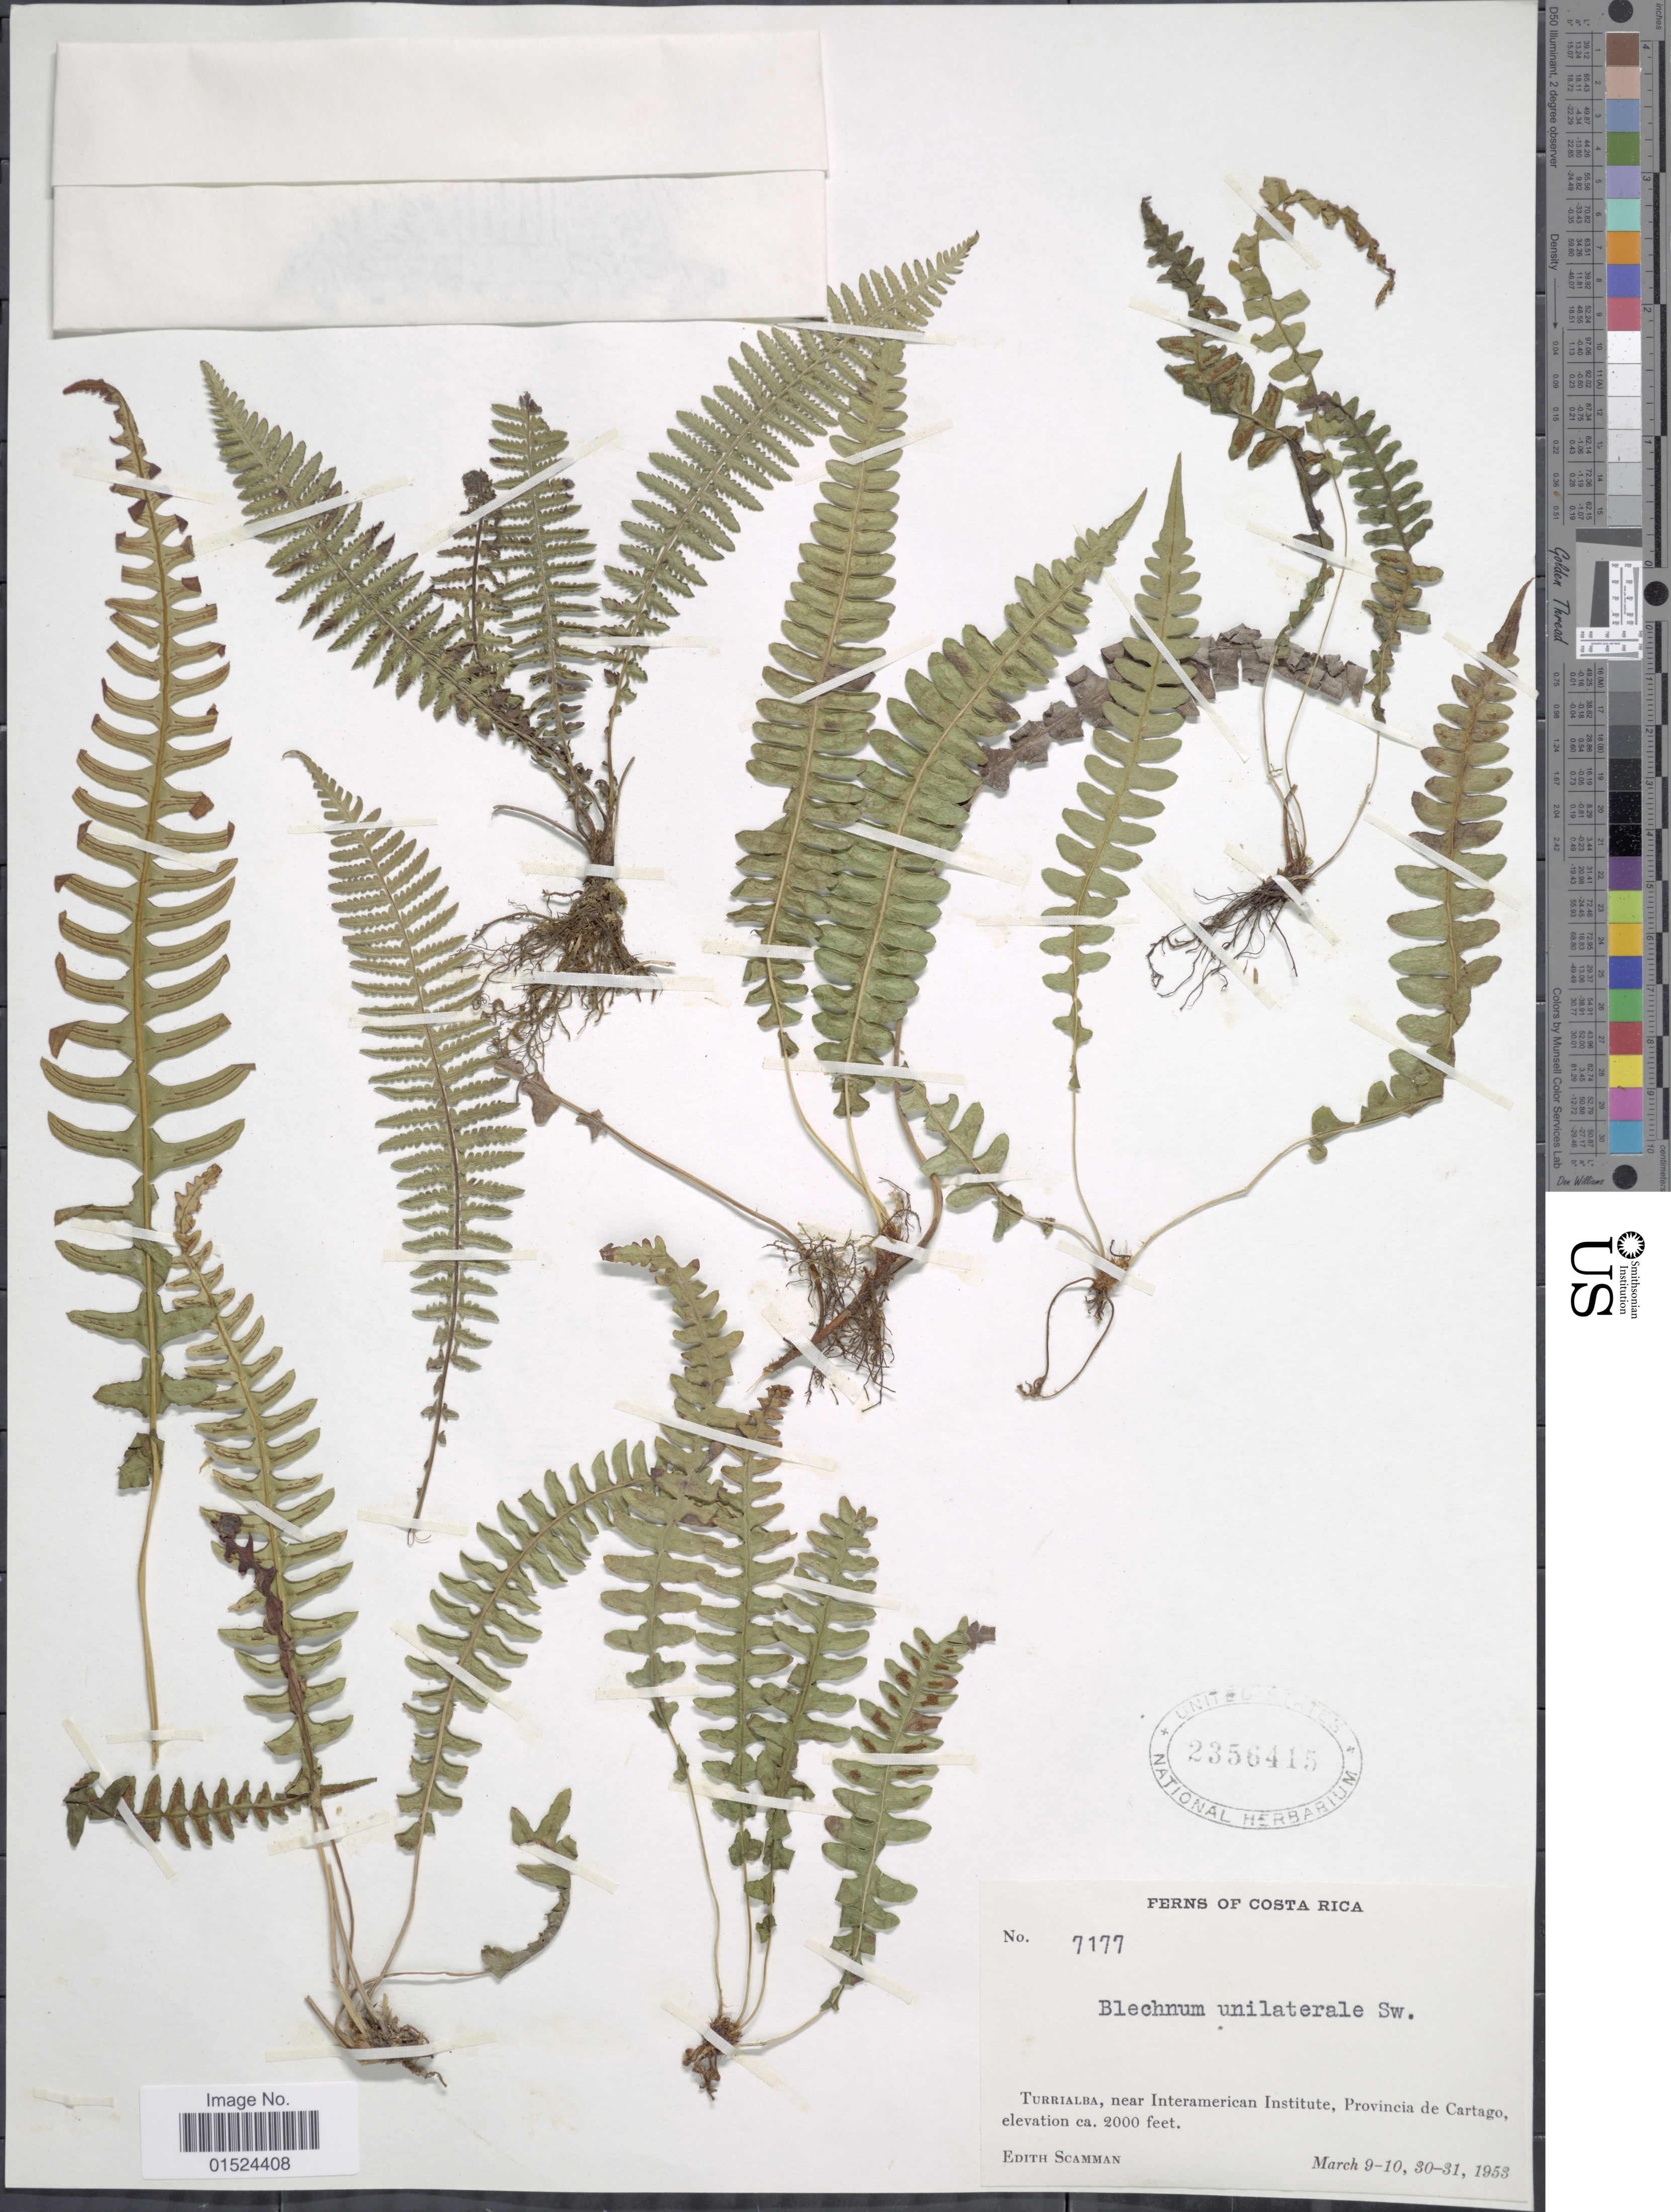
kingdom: Plantae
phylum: Tracheophyta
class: Polypodiopsida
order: Polypodiales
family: Blechnaceae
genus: Blechnum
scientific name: Blechnum polypodioides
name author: Raddi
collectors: E. Scamman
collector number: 7177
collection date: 1953-03-09/1953-03-31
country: Costa Rica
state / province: Cartago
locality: Turrialba, near Interamerican Institute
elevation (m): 610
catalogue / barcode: US 2356415